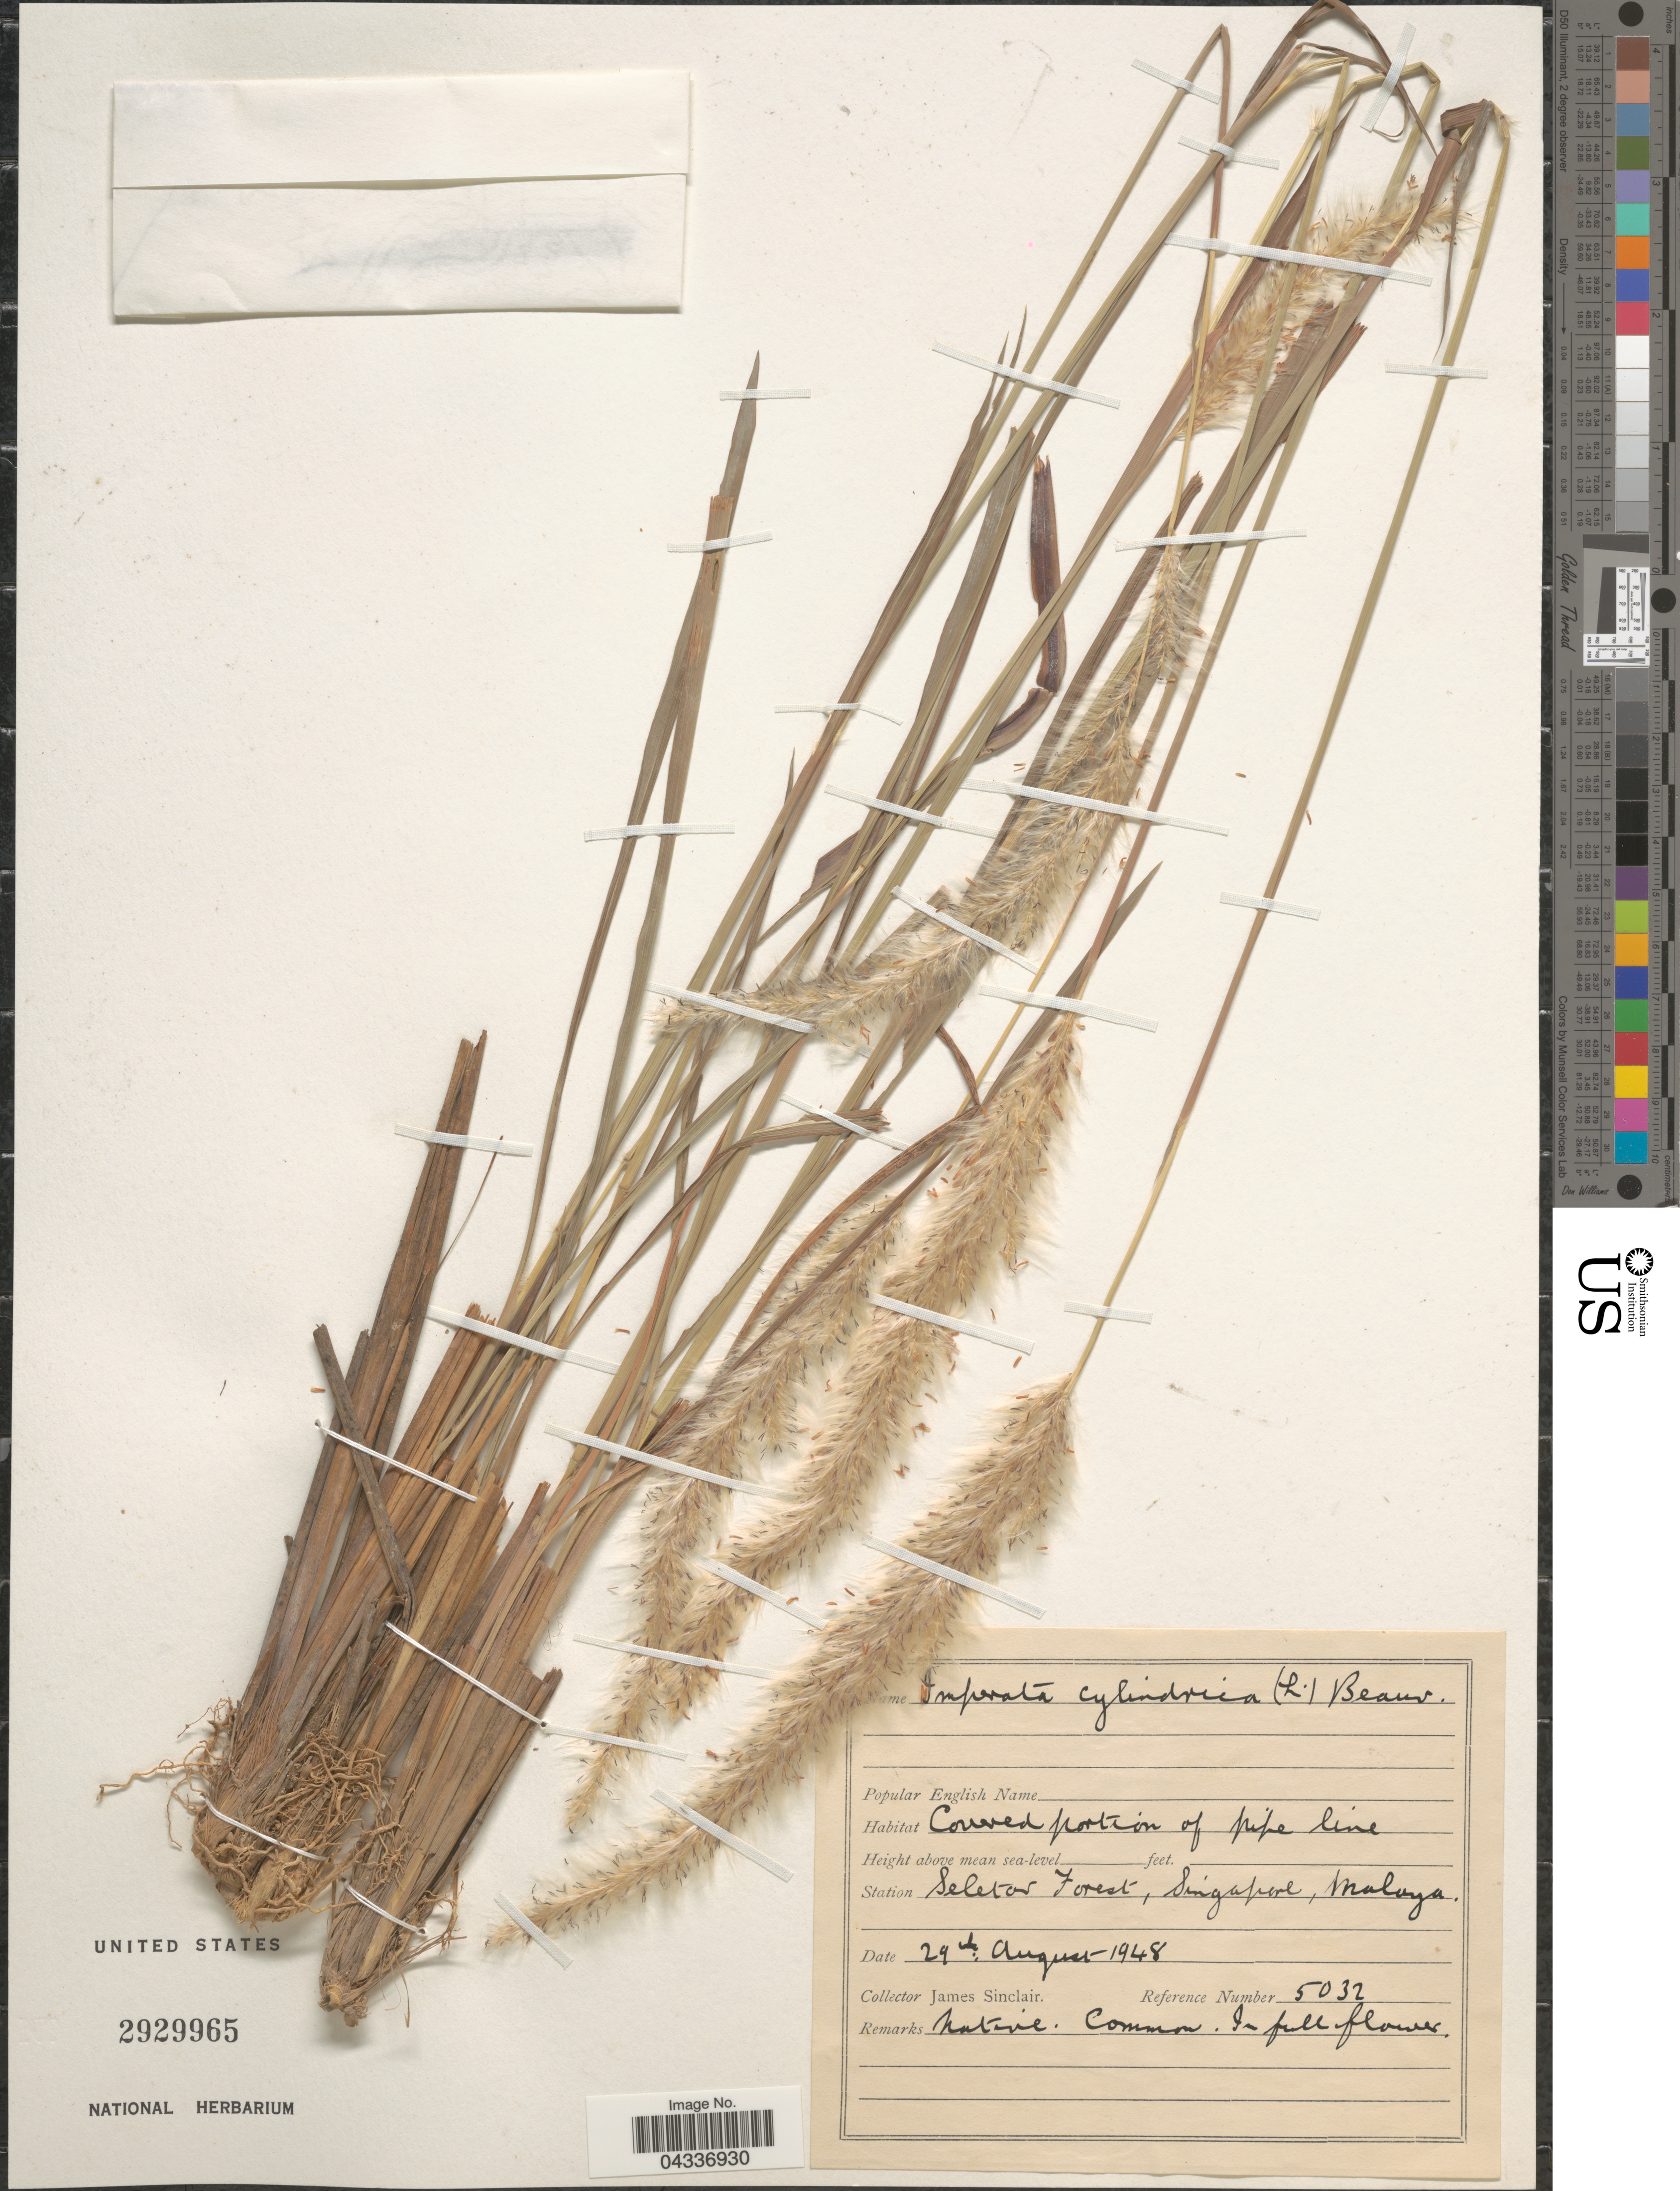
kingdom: Plantae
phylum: Tracheophyta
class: Liliopsida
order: Poales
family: Poaceae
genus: Imperata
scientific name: Imperata cylindrica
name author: (L.) P. Beauv.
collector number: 5032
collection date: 1948-08-29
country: Singapore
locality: Seletor Forest, Malaya.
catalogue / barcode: US 2929965